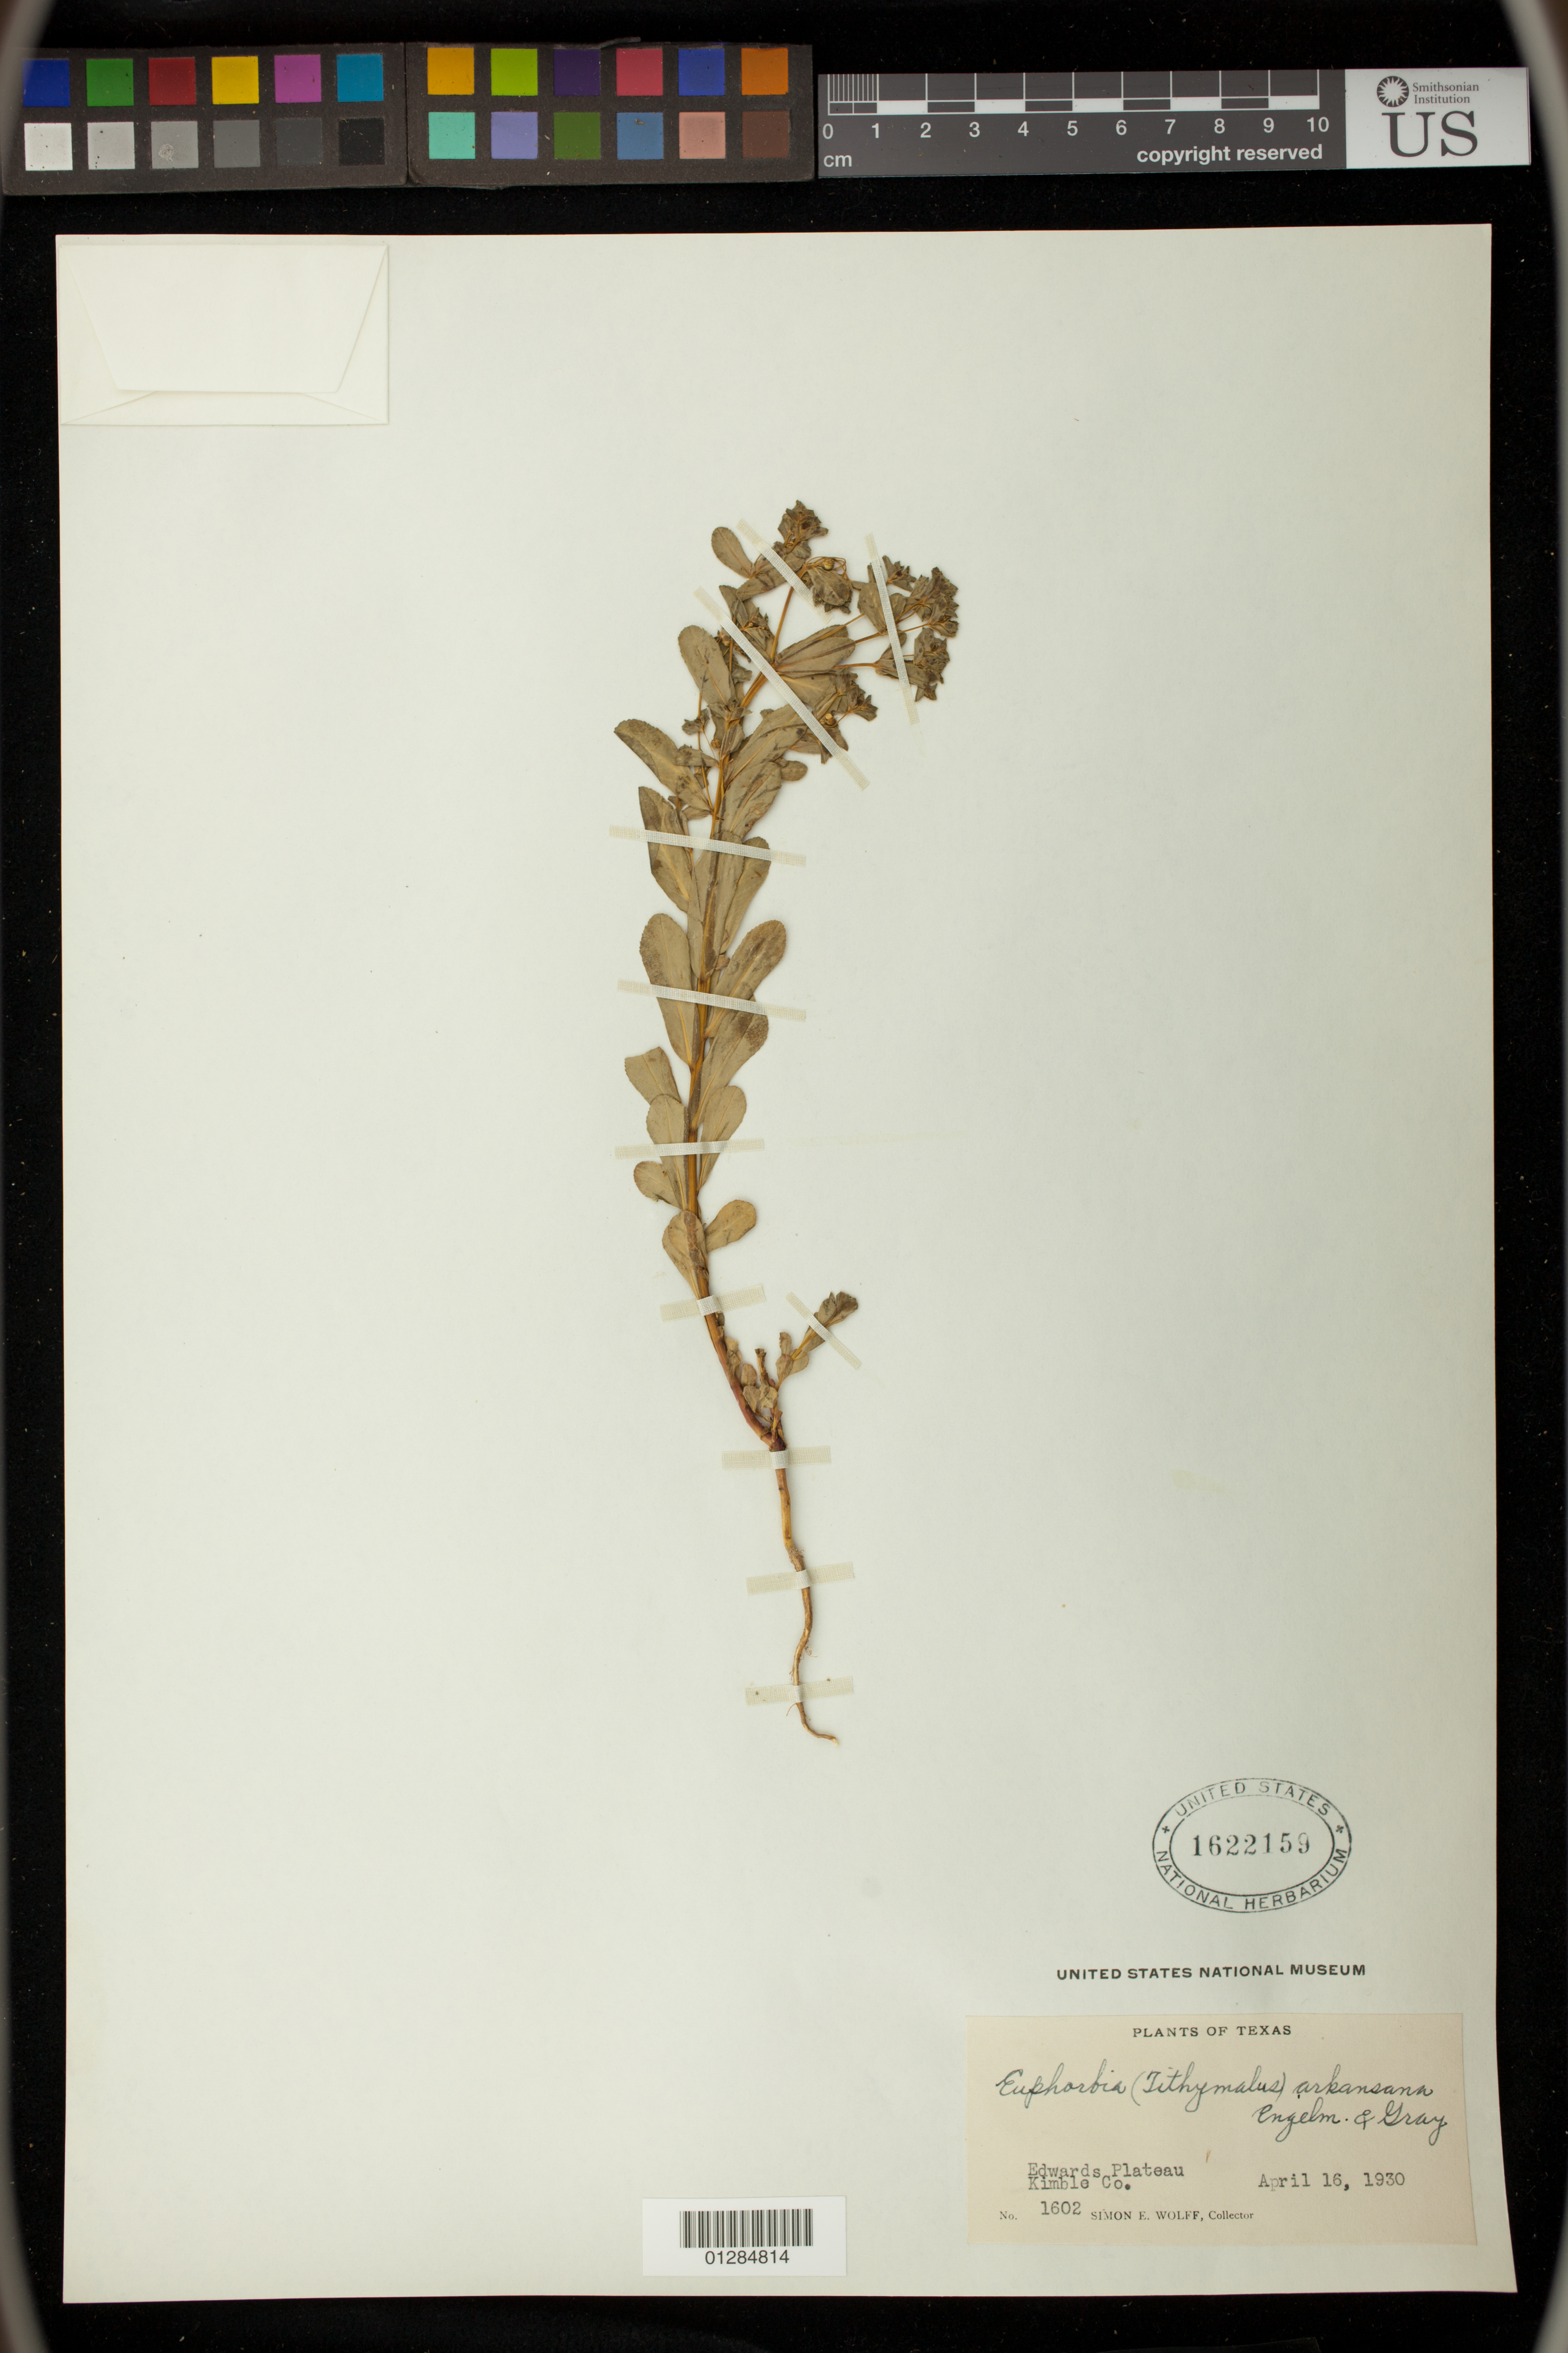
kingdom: Plantae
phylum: Tracheophyta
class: Magnoliopsida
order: Malpighiales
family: Euphorbiaceae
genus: Euphorbia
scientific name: Euphorbia spathulata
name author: Lam.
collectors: S. E. Wolff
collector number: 1602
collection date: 1930-04-16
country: United States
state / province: Texas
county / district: Kimble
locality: Edwards Plateau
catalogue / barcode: US 1622159